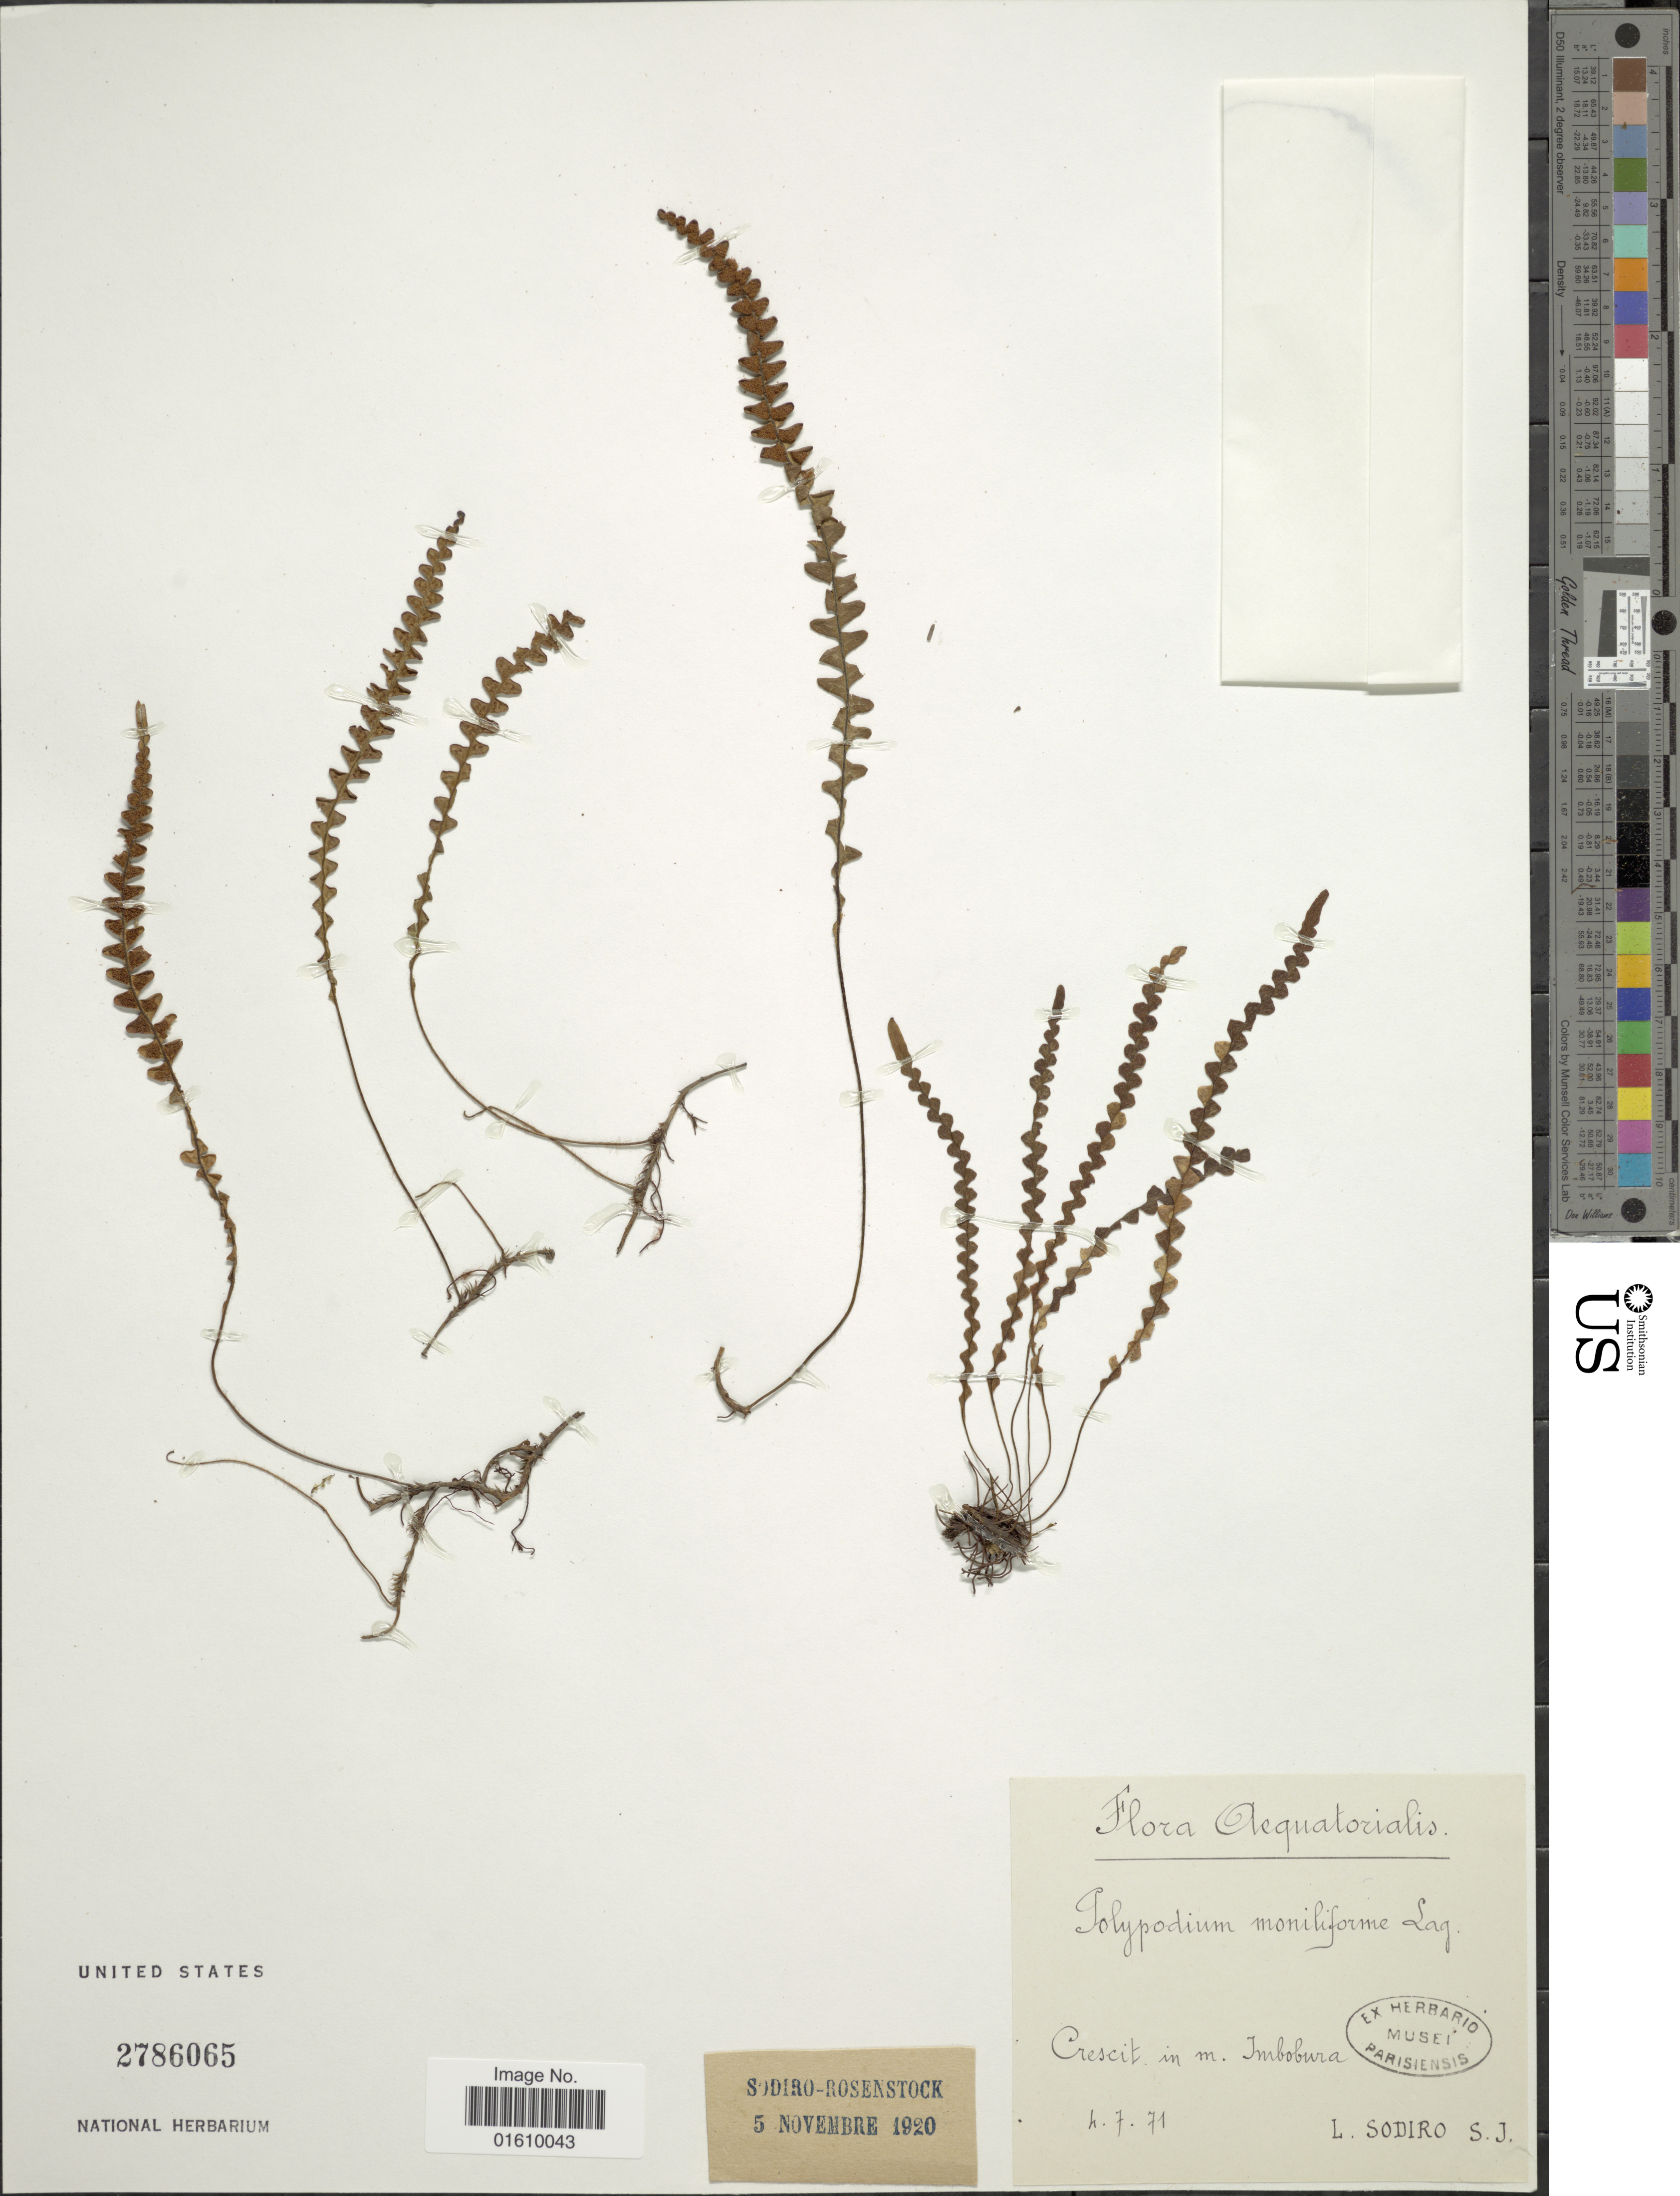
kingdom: Plantae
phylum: Tracheophyta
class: Polypodiopsida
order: Polypodiales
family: Polypodiaceae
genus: Melpomene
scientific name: Melpomene moniliformis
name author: (Lag. ex Sw.) A.R. Sm. & R.C. Moran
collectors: L. Sodiro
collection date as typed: Transcribed d/m/y: /7/71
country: Ecuador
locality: Cresit in m. Imbobura.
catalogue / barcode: US 2786065